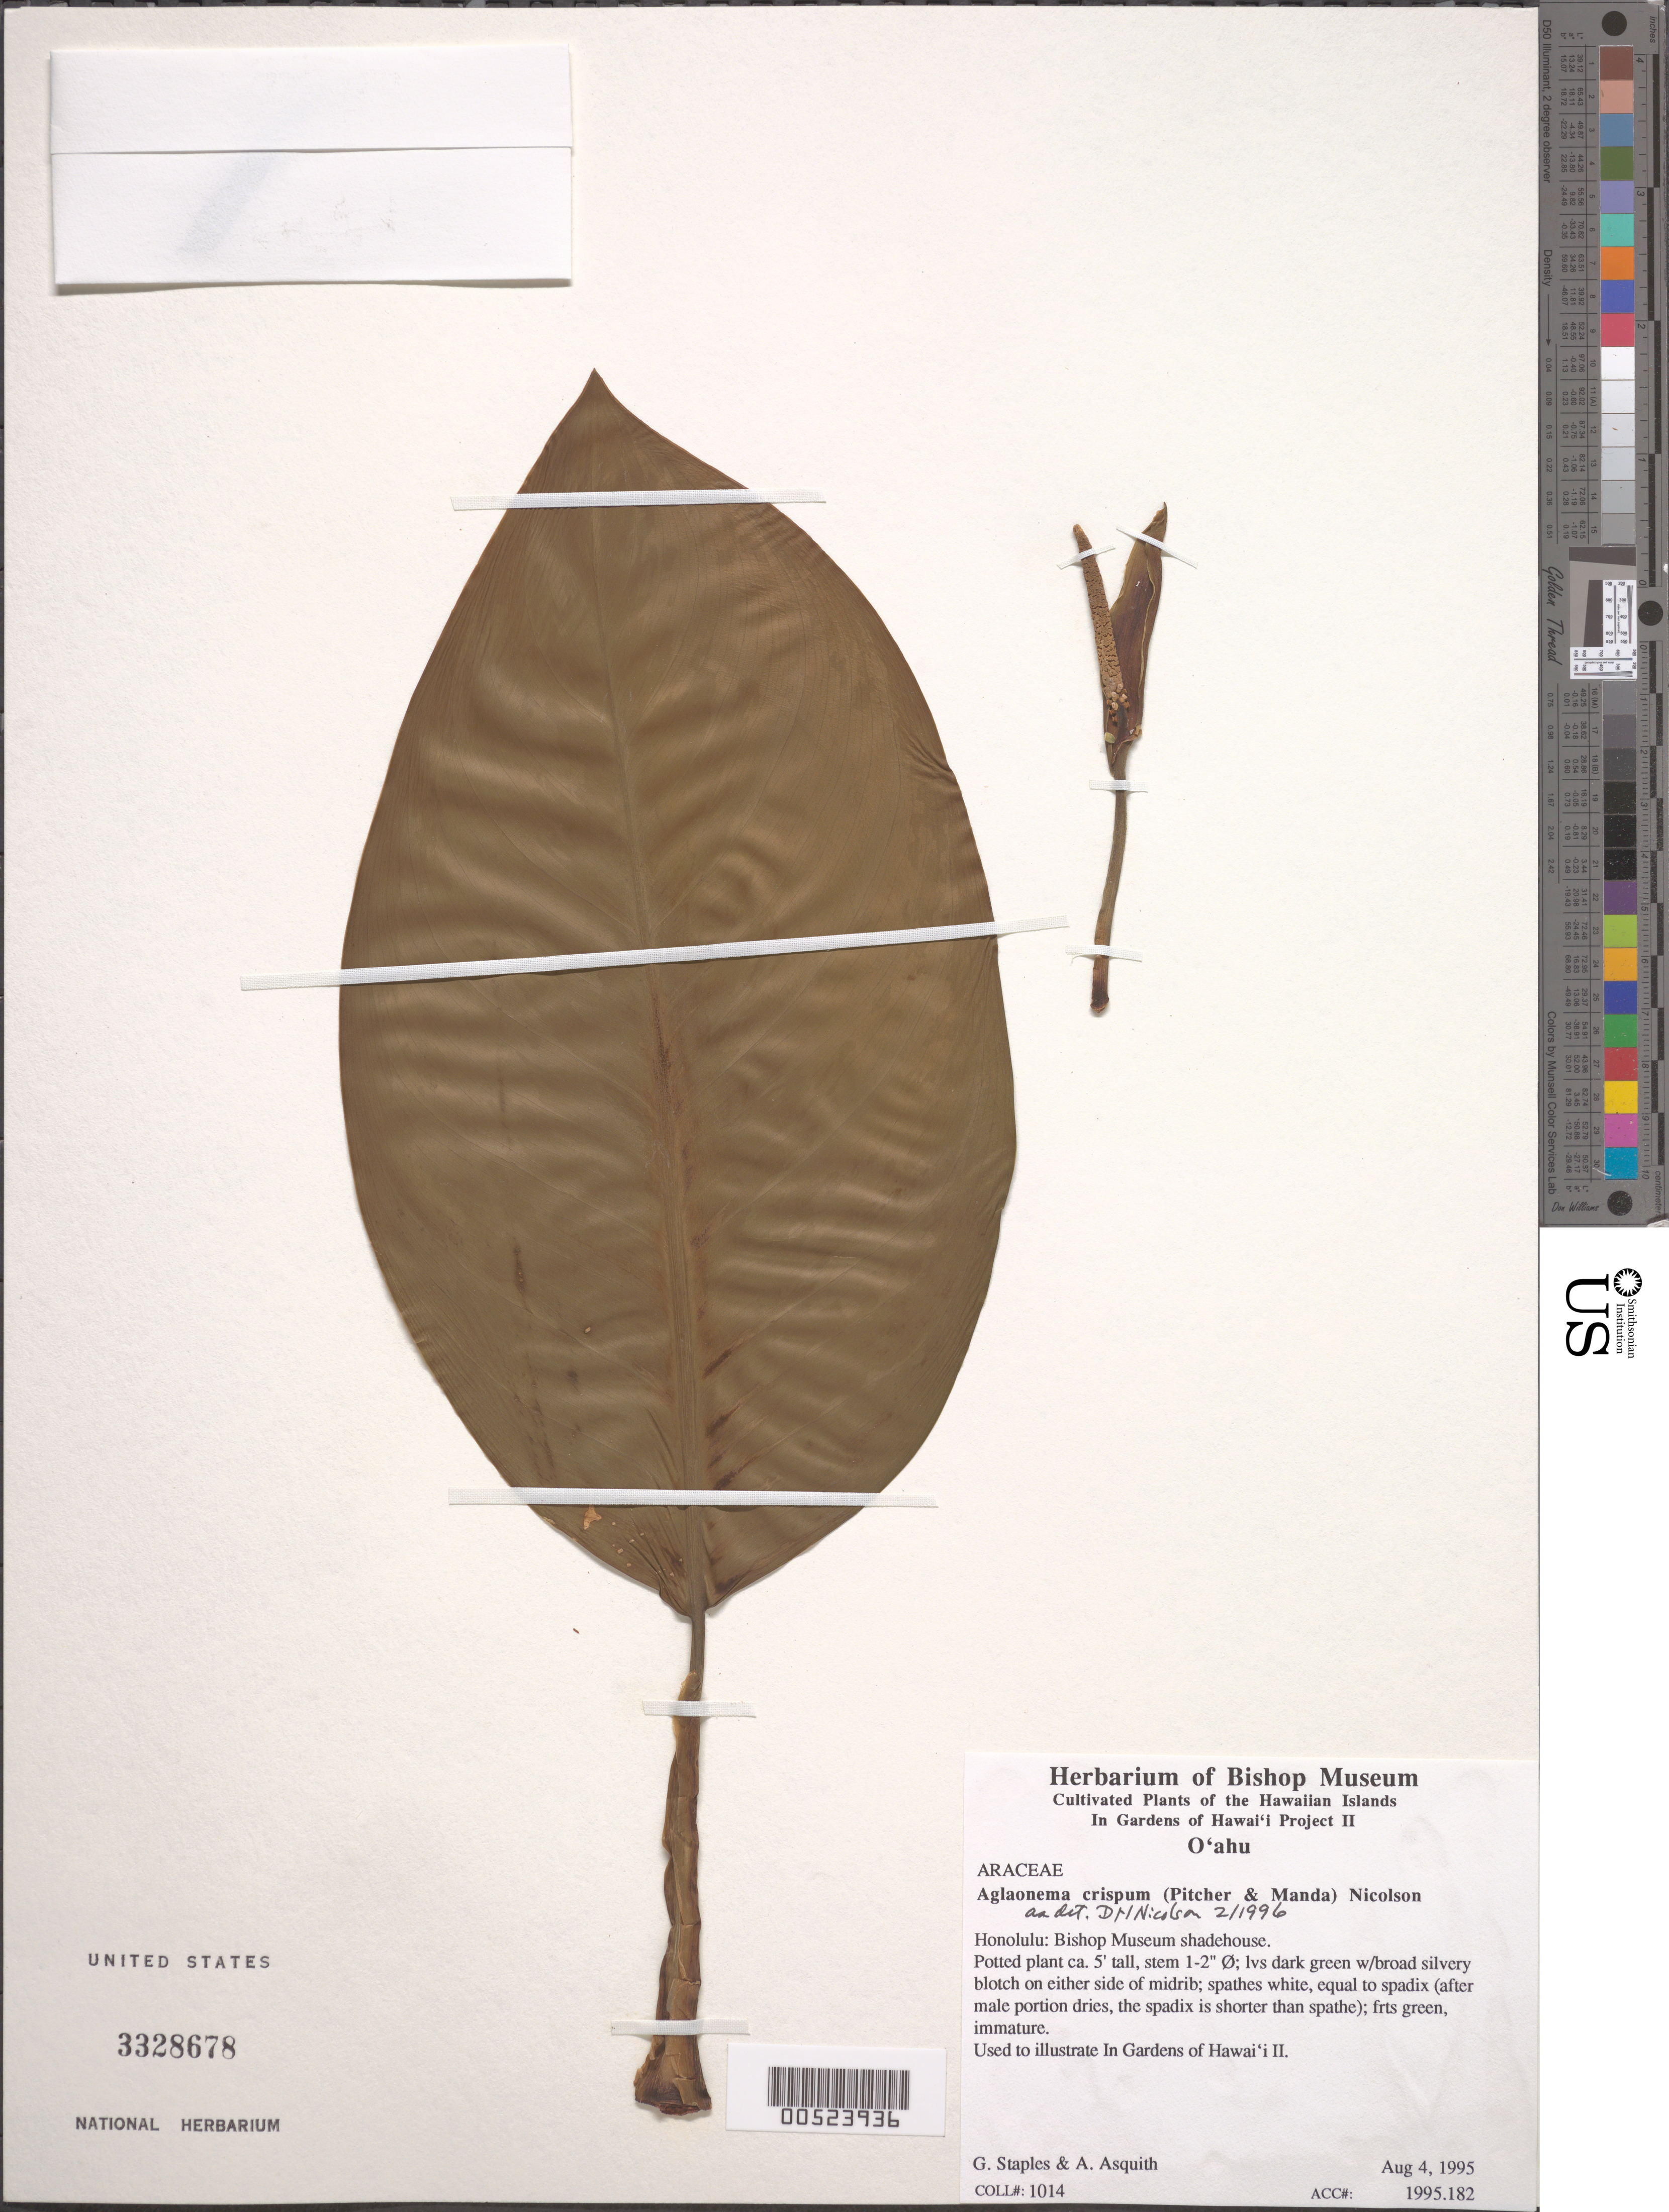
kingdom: Plantae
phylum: Tracheophyta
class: Liliopsida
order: Alismatales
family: Araceae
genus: Aglaonema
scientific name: Aglaonema crispum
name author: (Pitcher & Manda) Nicolson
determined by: Nicolson, Dan H.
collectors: G. Staples & A. Asquith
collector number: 1014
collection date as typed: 4 Aug 1995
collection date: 1995-08-04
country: United States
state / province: Hawaii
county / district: Honolulu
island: Oahu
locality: Honolulu, Bishop Museum shadehouse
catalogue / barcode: US 3328678